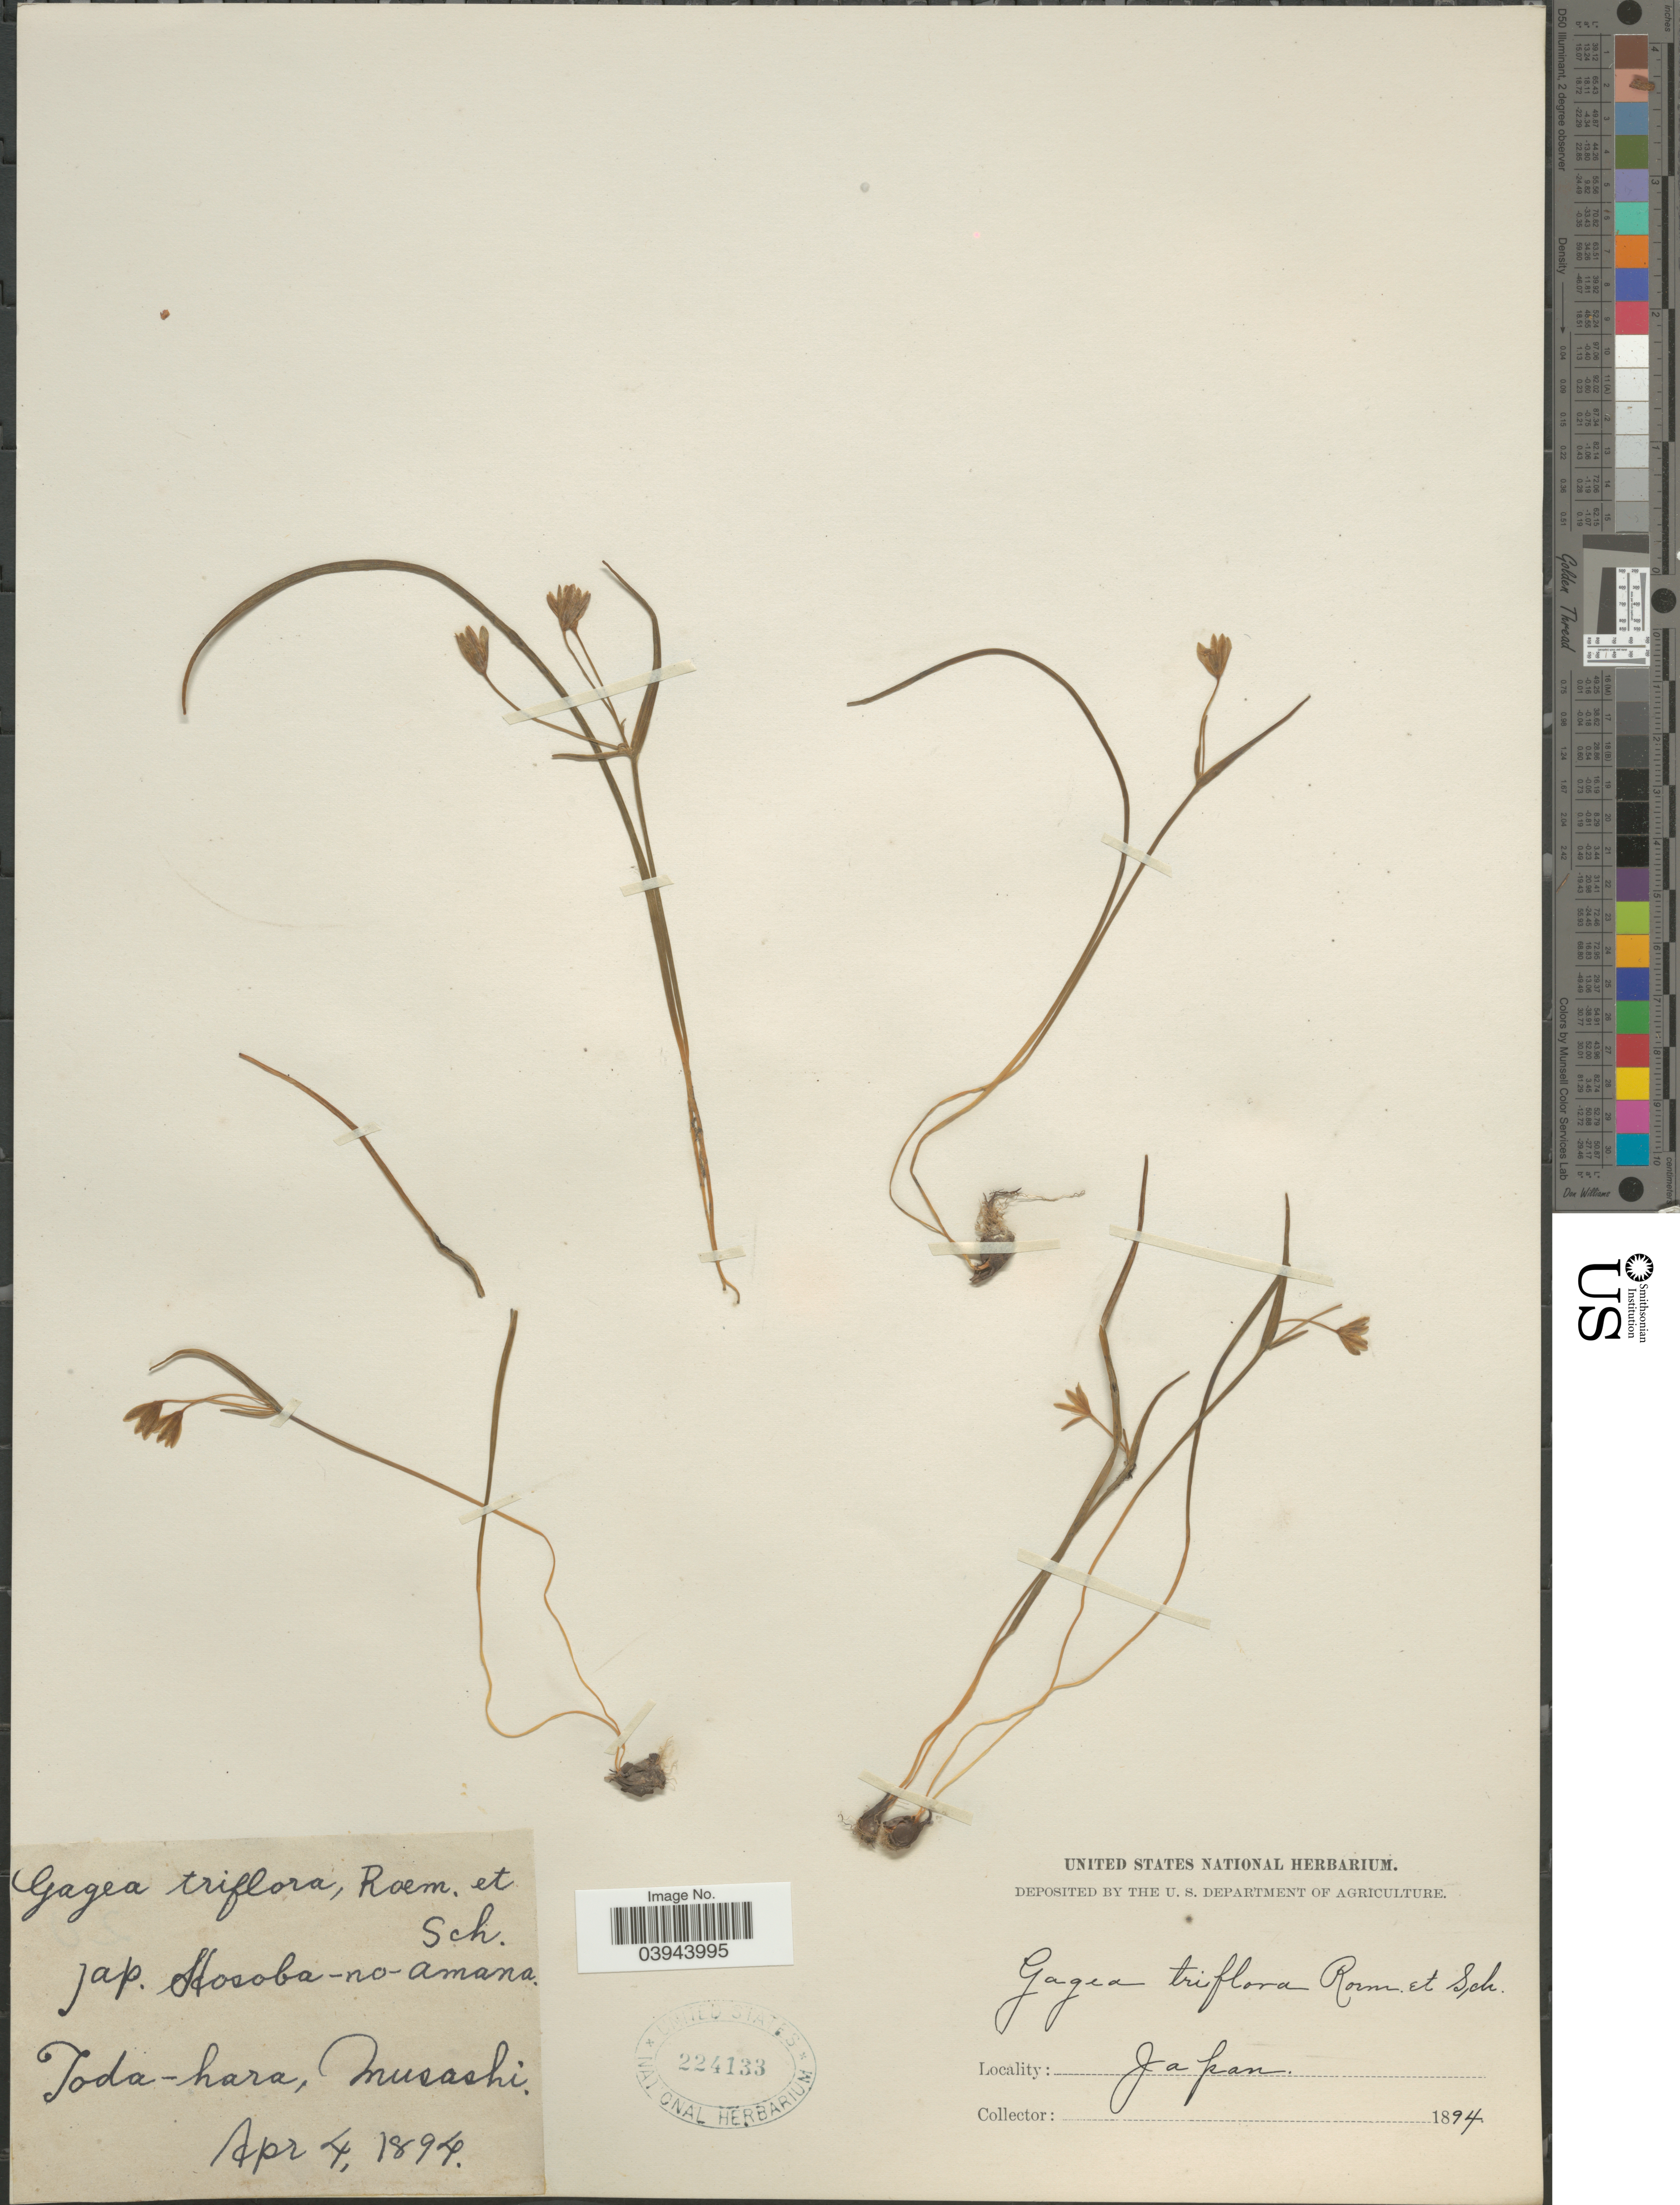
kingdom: Plantae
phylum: Tracheophyta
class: Liliopsida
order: Liliales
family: Liliaceae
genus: Gagea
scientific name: Gagea triflora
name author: (Ledeb.) Schult. & Schult. f.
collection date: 1894-04-04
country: Japan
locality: Toda-hara, Musashi.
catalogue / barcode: US 224133